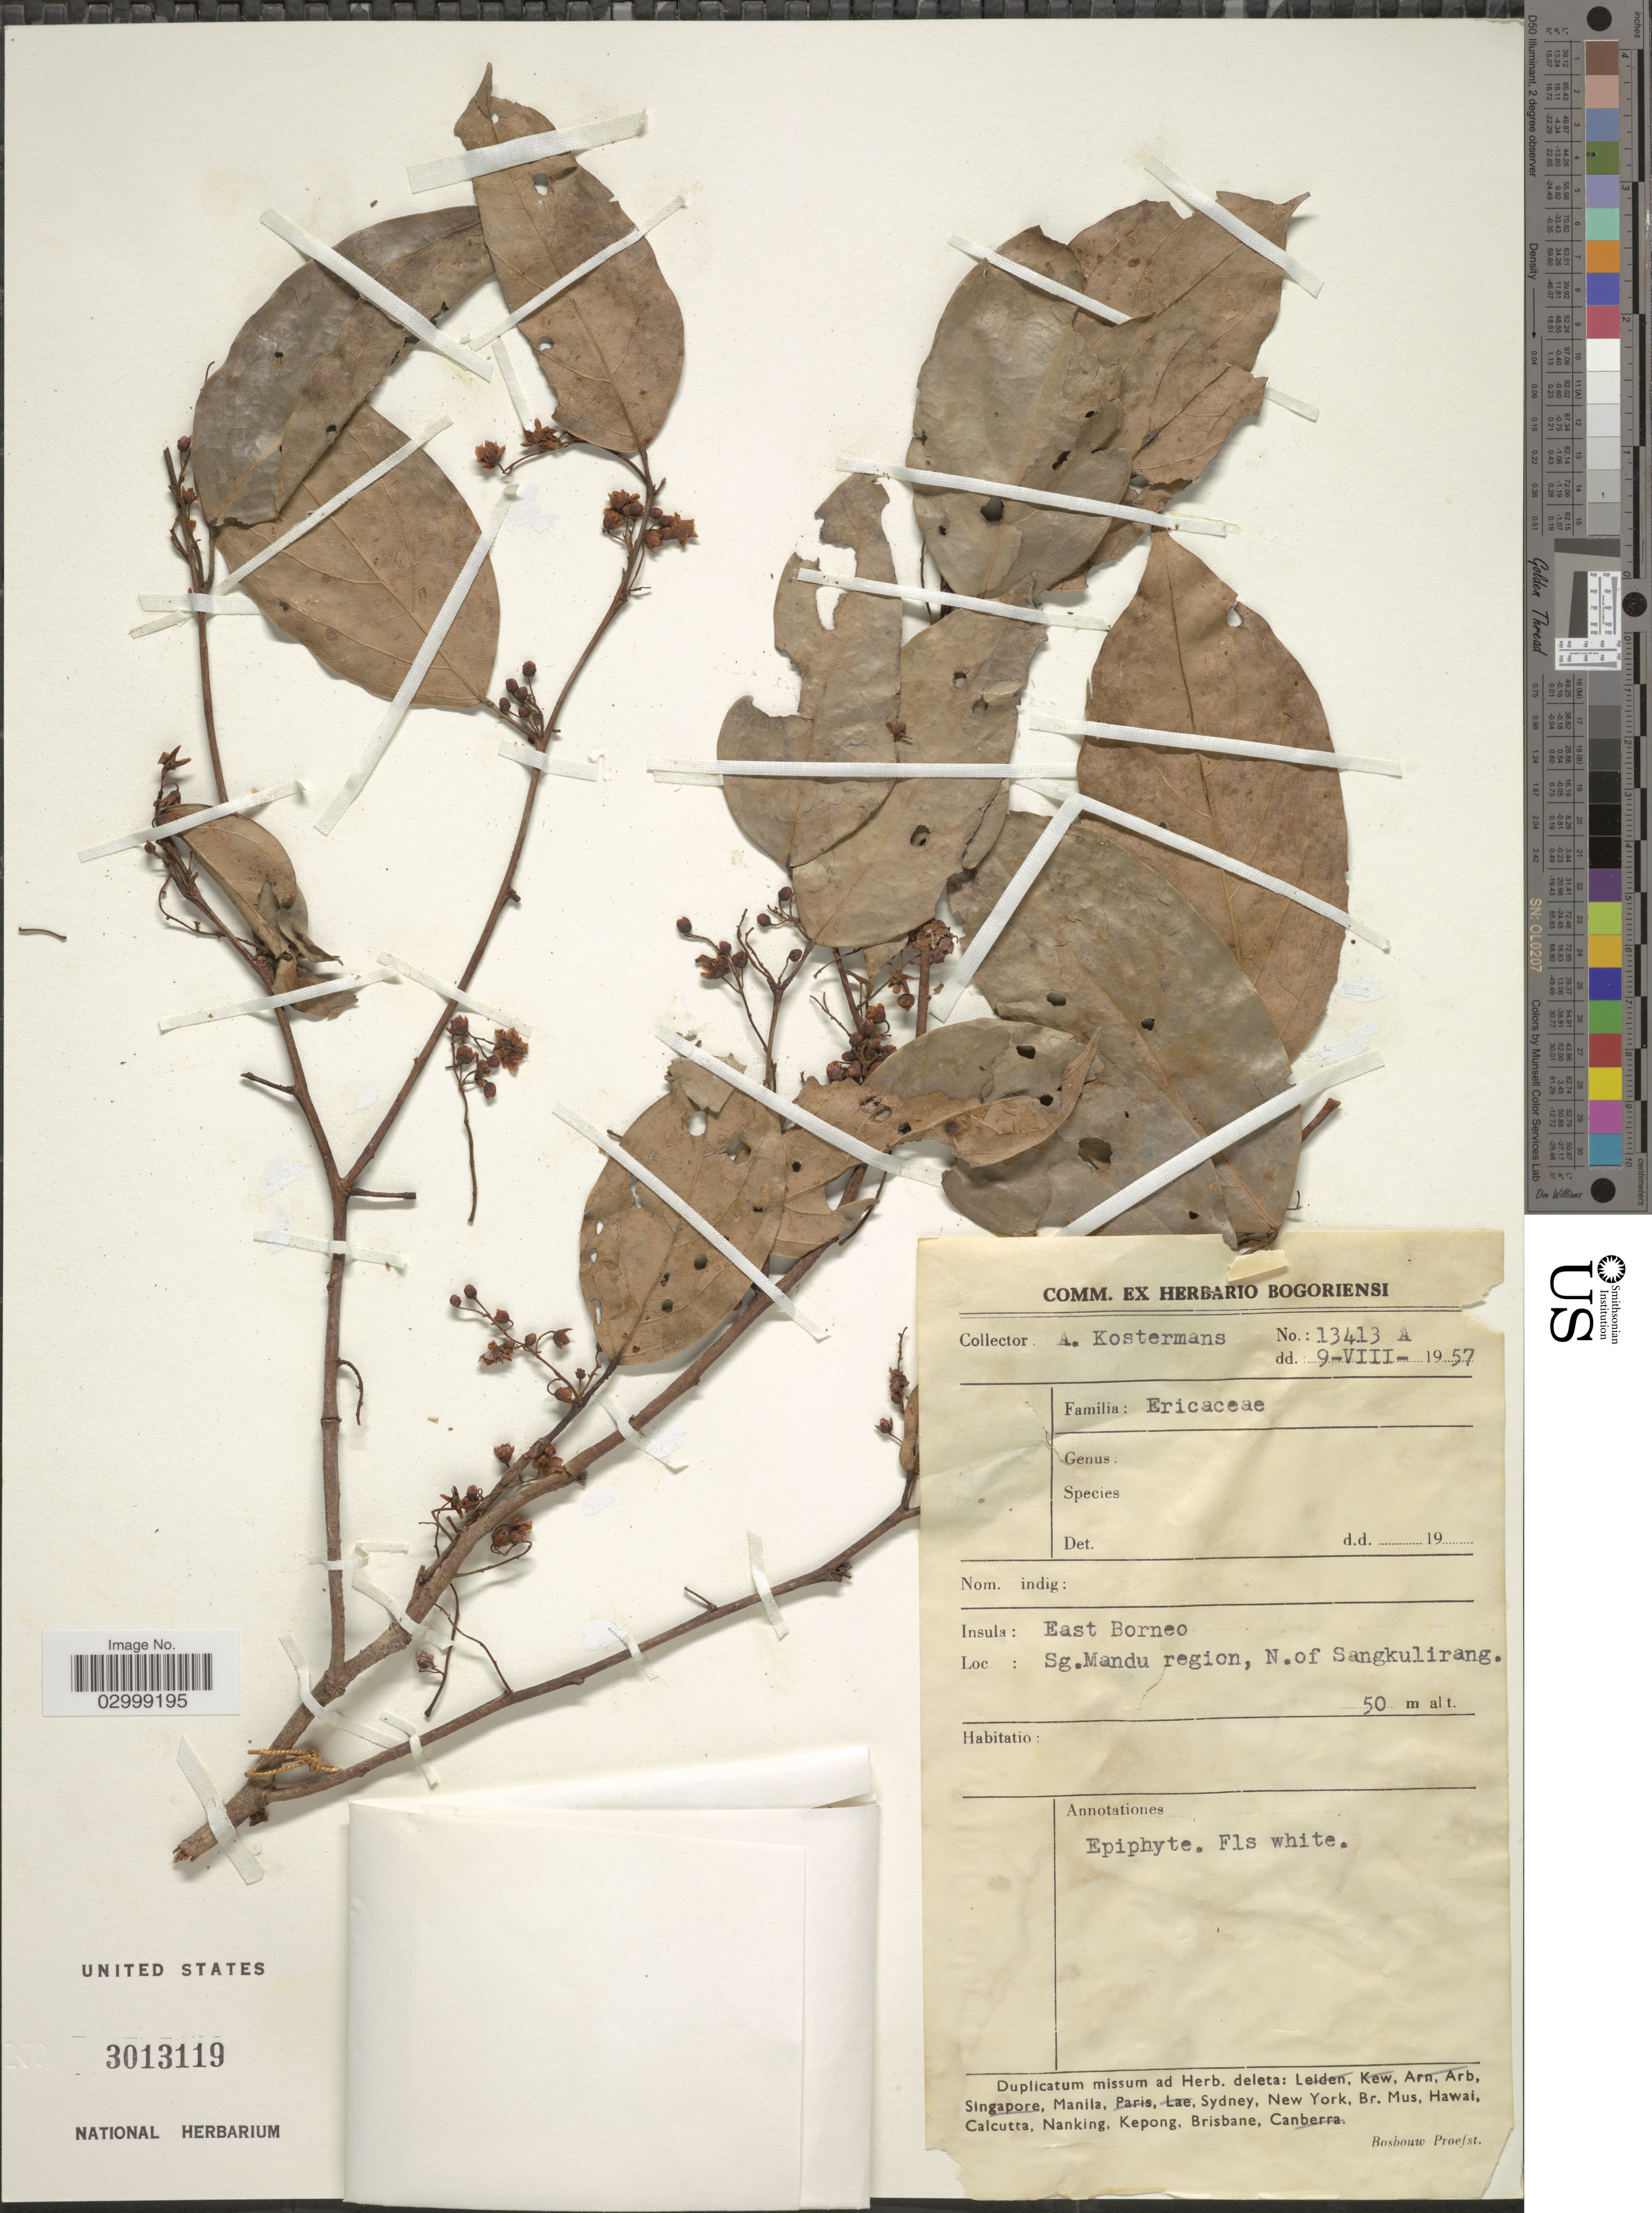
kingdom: Plantae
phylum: Tracheophyta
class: Magnoliopsida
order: Ericales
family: Ericaceae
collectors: A. J. G. Kostermans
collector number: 13413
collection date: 1957-08-09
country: Indonesia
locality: Insula: East Borneo, Sg. Mandu region, N. of Sangkulirang.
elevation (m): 50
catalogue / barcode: US 3013119